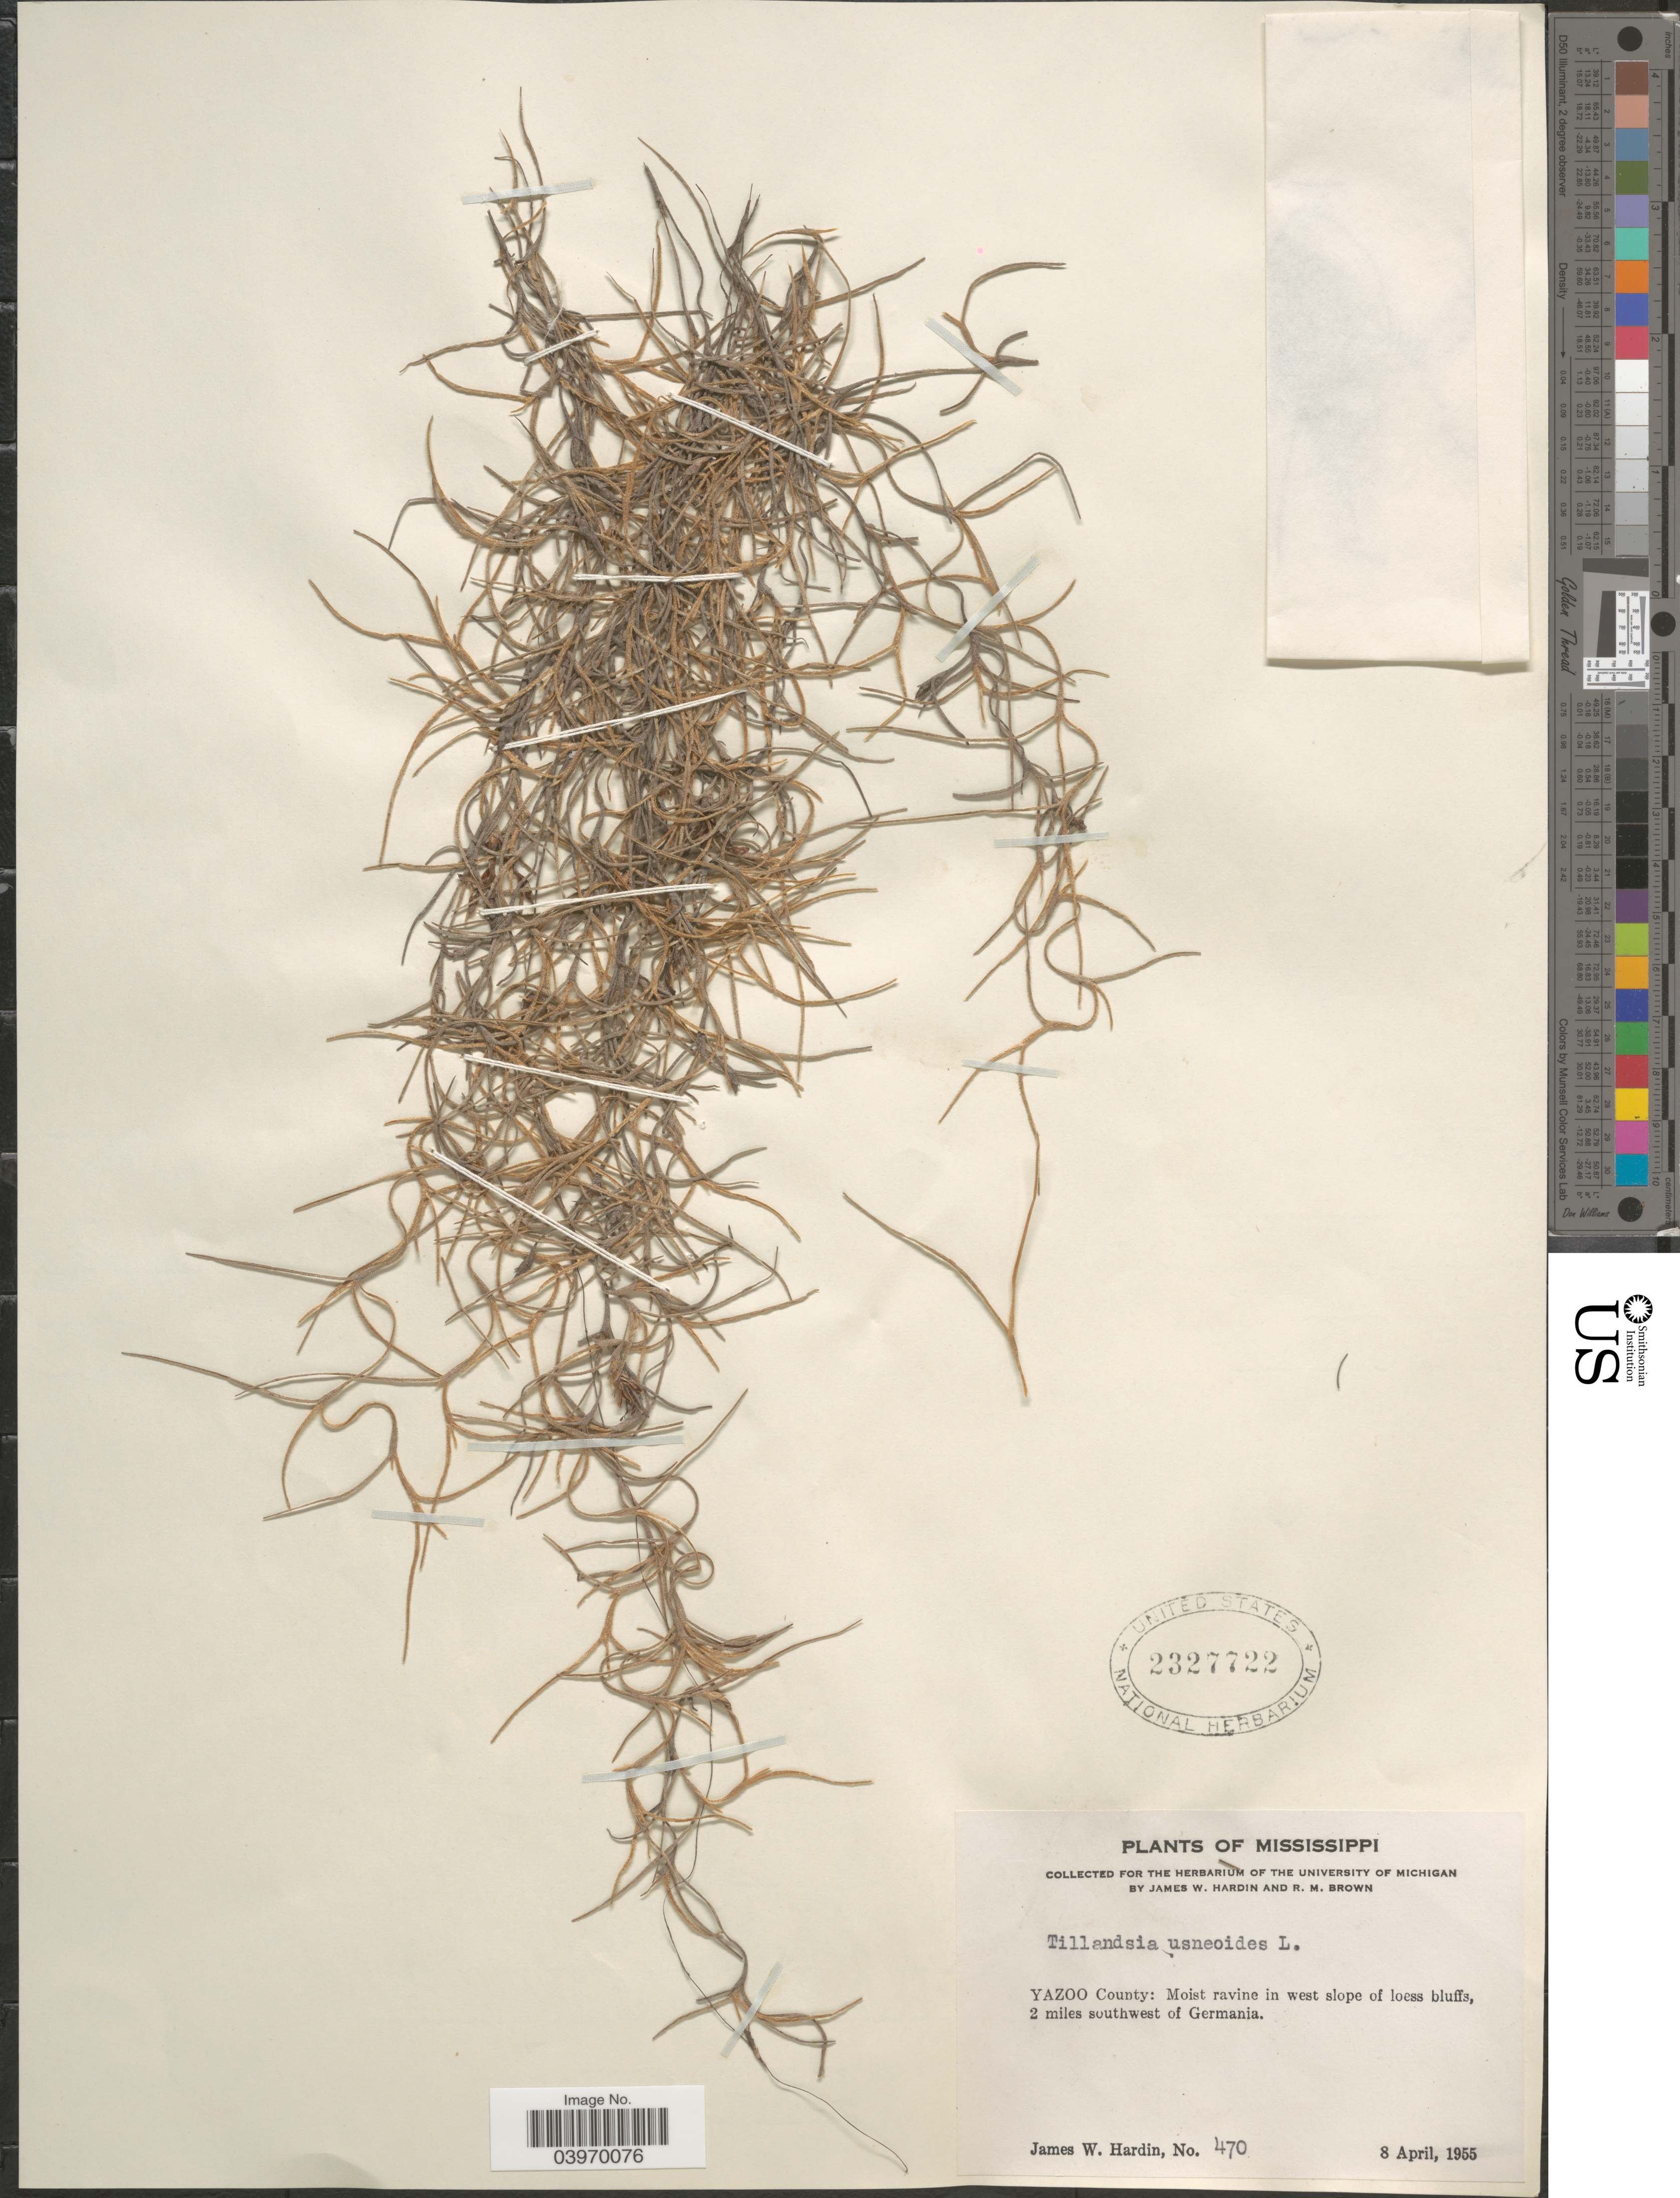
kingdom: Plantae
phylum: Tracheophyta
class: Liliopsida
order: Poales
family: Bromeliaceae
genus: Tillandsia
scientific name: Tillandsia usneoides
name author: (L.) L.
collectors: J. W. Hardin & R. Brown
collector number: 470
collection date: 1955-04-08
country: United States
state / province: Mississippi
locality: Yazoo County: Moist ravine in west slope of loess bluffs, 2 miles southwest of Germania.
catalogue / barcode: US 2327722